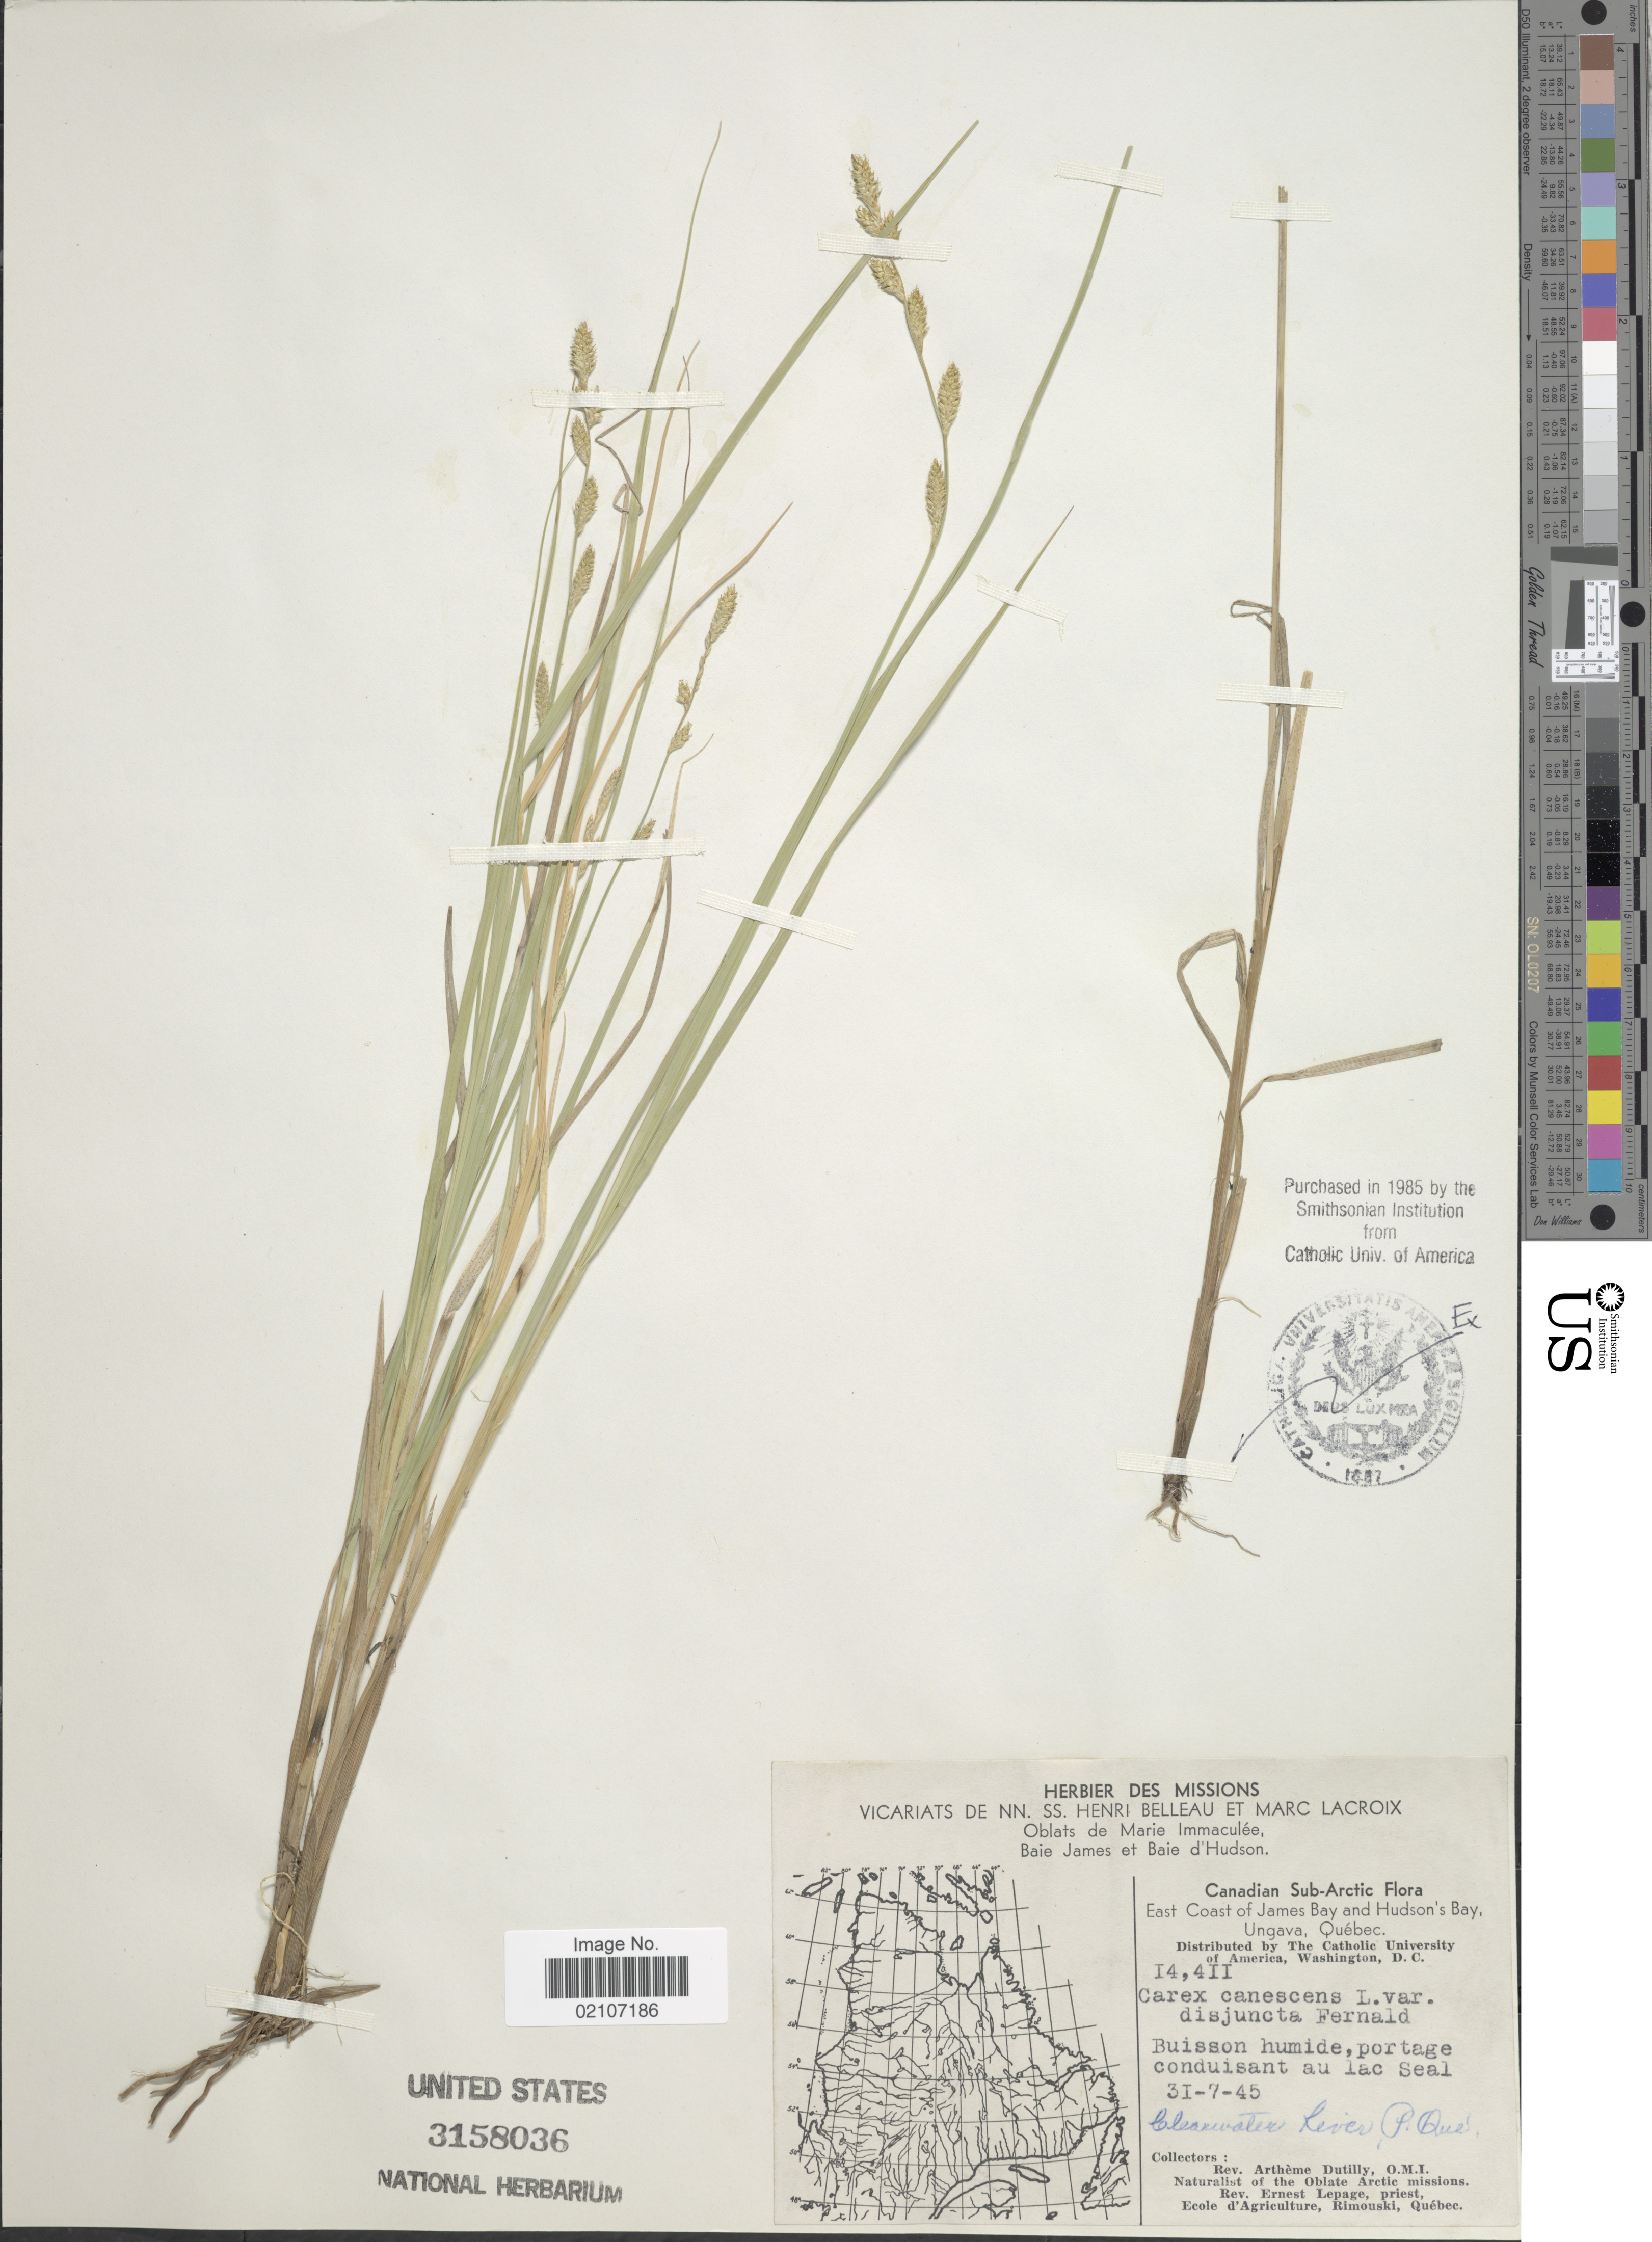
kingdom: Plantae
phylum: Tracheophyta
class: Liliopsida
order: Poales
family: Cyperaceae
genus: Carex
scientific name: Carex canescens var. disjuncta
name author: Fernald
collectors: A. Dutilly & E. Lepage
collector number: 14411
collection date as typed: Transcribed d/m/y: 31/7/45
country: Canada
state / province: Quebec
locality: Canadian Sub-Arctic. East Coast of James Bay and Hudson's Bay, Ungava, Quebec. Buisson humide, portage conduisant au lac Seal. Clearwater River, P. Que.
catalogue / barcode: US 3158036